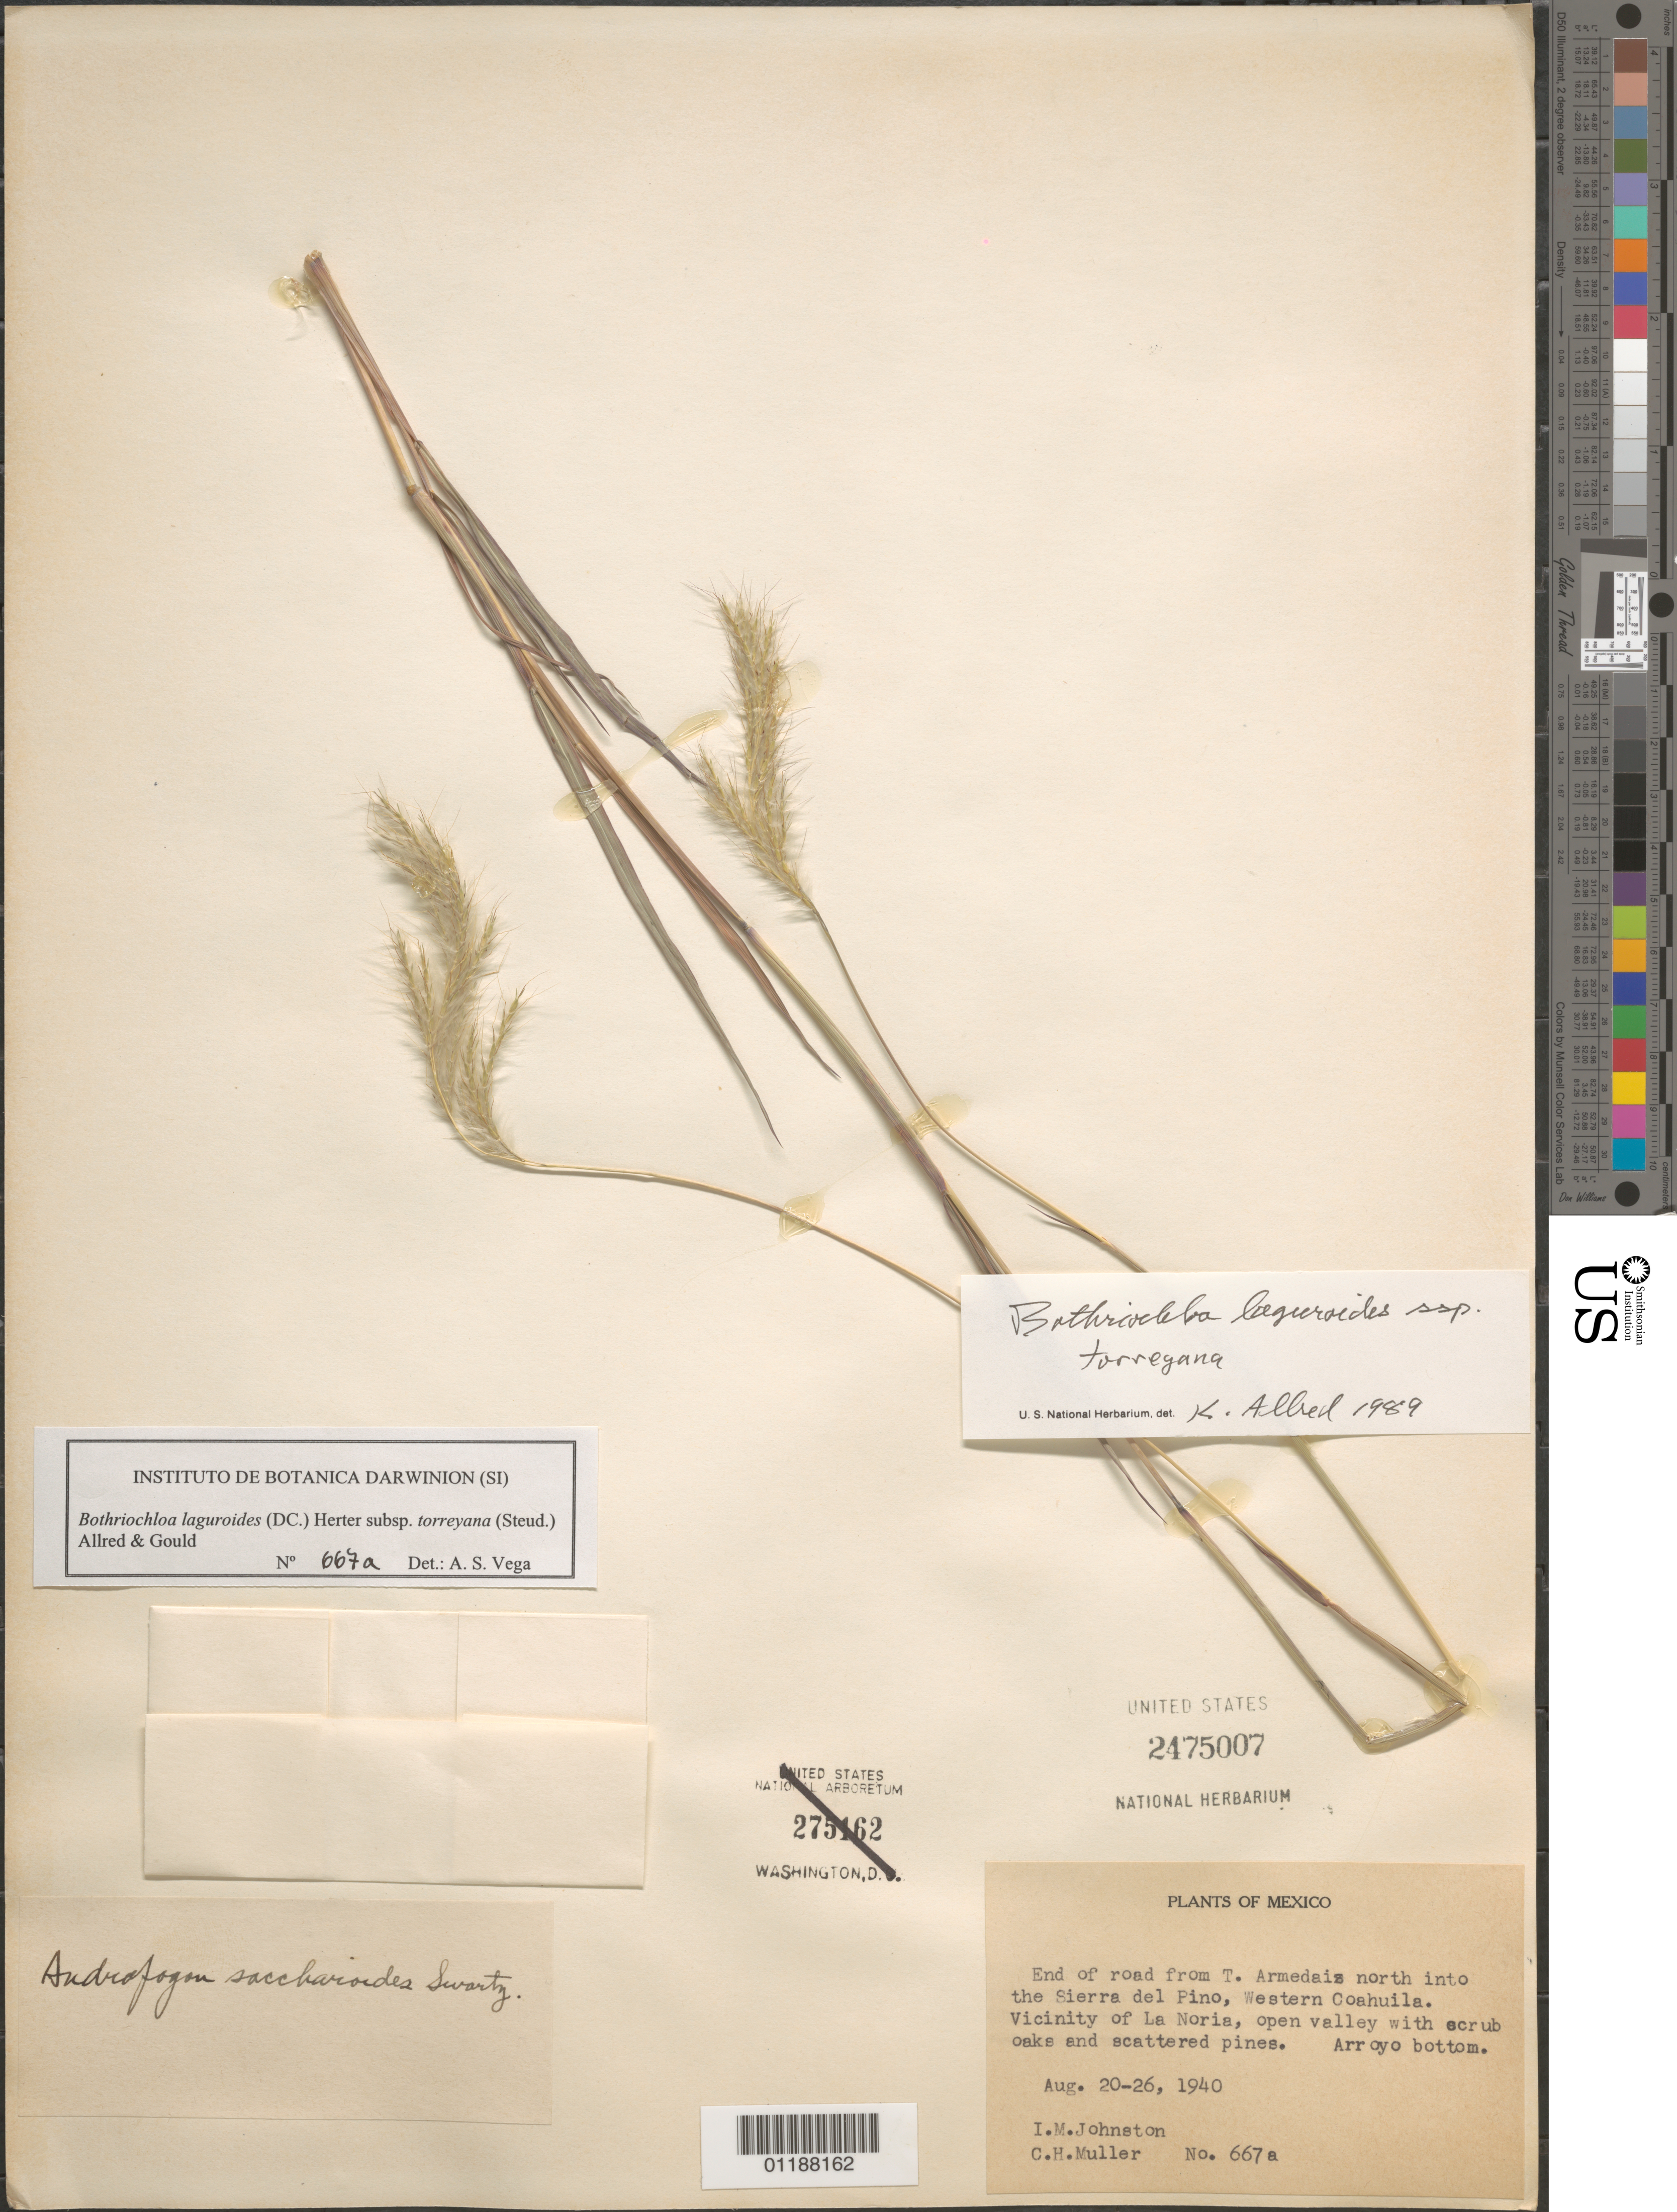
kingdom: Plantae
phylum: Tracheophyta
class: Liliopsida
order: Poales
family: Poaceae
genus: Bothriochloa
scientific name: Bothriochloa laguroides subsp. torreyana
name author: (Steud.) Allred & Gould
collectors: I.M. Johnston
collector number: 667a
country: Mexico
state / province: Coahuila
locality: Road ftrom T. Armedais N into the Sierra del Pino, Western Coahuila, La Noria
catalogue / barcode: US 2475007